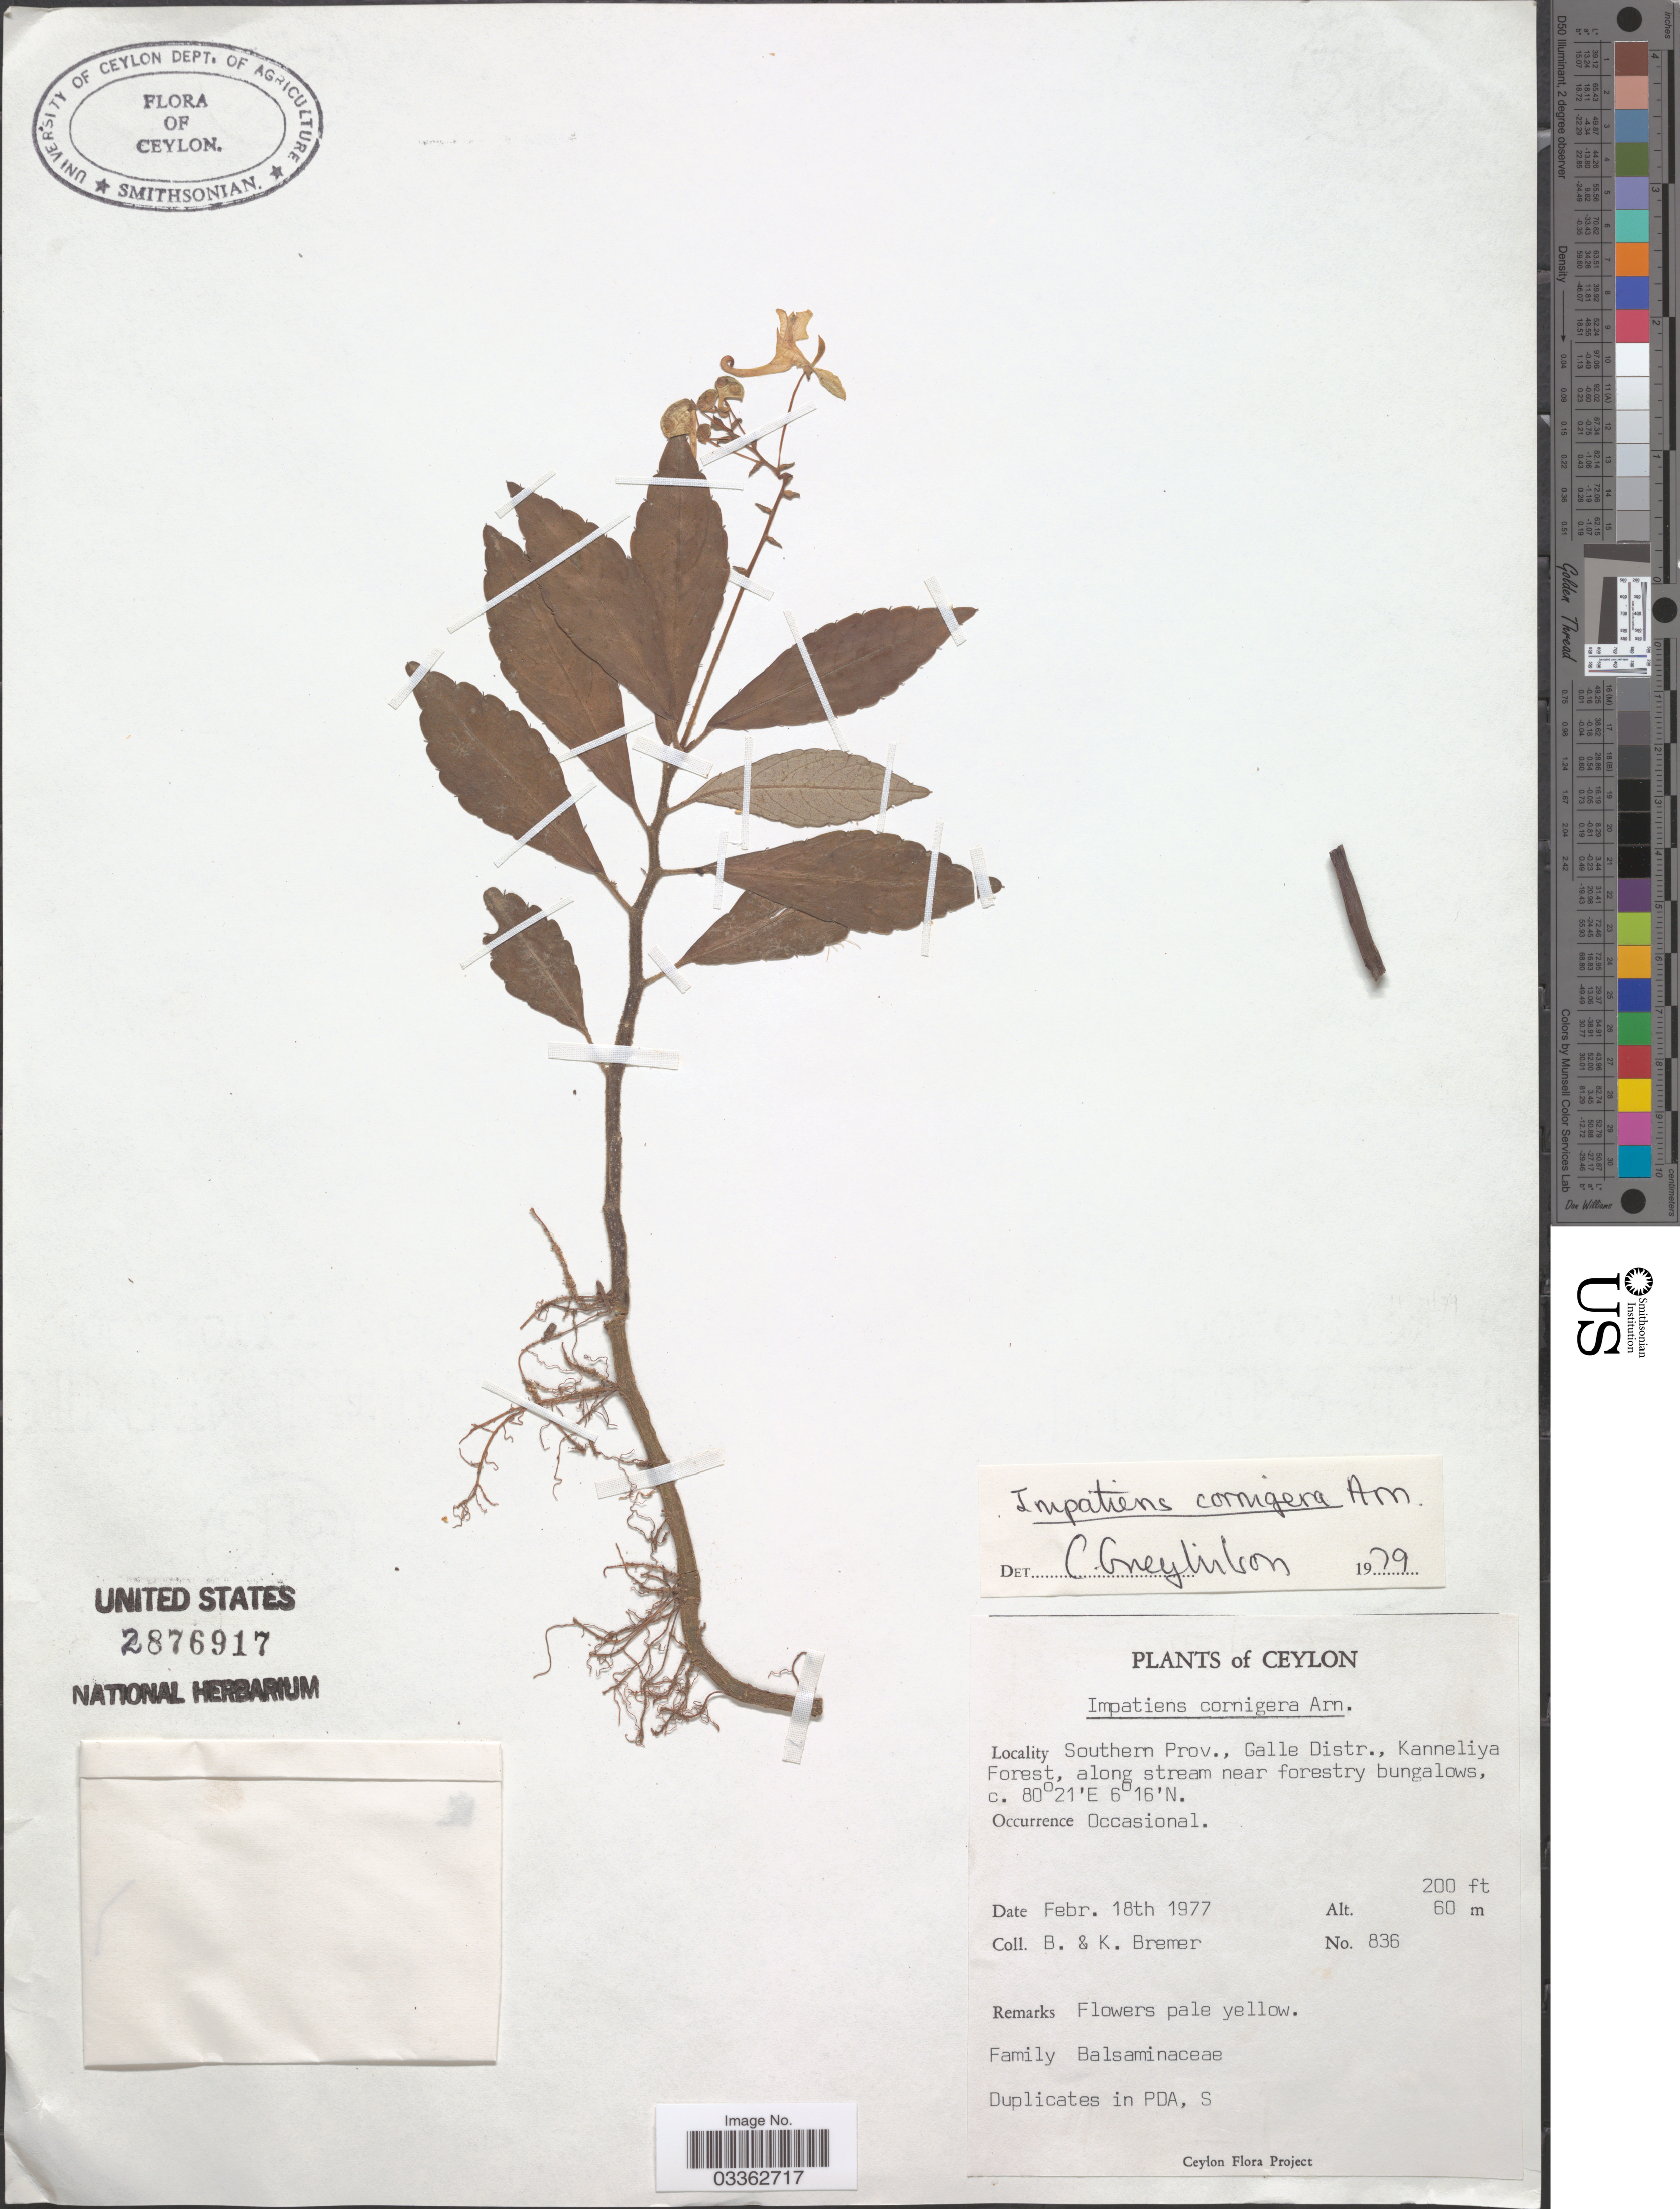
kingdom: Plantae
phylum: Tracheophyta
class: Magnoliopsida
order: Ericales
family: Balsaminaceae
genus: Impatiens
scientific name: Impatiens cornigera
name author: Arn.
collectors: B. Bremer & K. Bremer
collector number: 836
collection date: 1977-02-18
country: Sri Lanka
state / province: Southern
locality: Ceylon. Galle Distr., Kanneliya Forest, along stream near forestry bungalows.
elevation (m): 60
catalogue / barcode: US 2876917